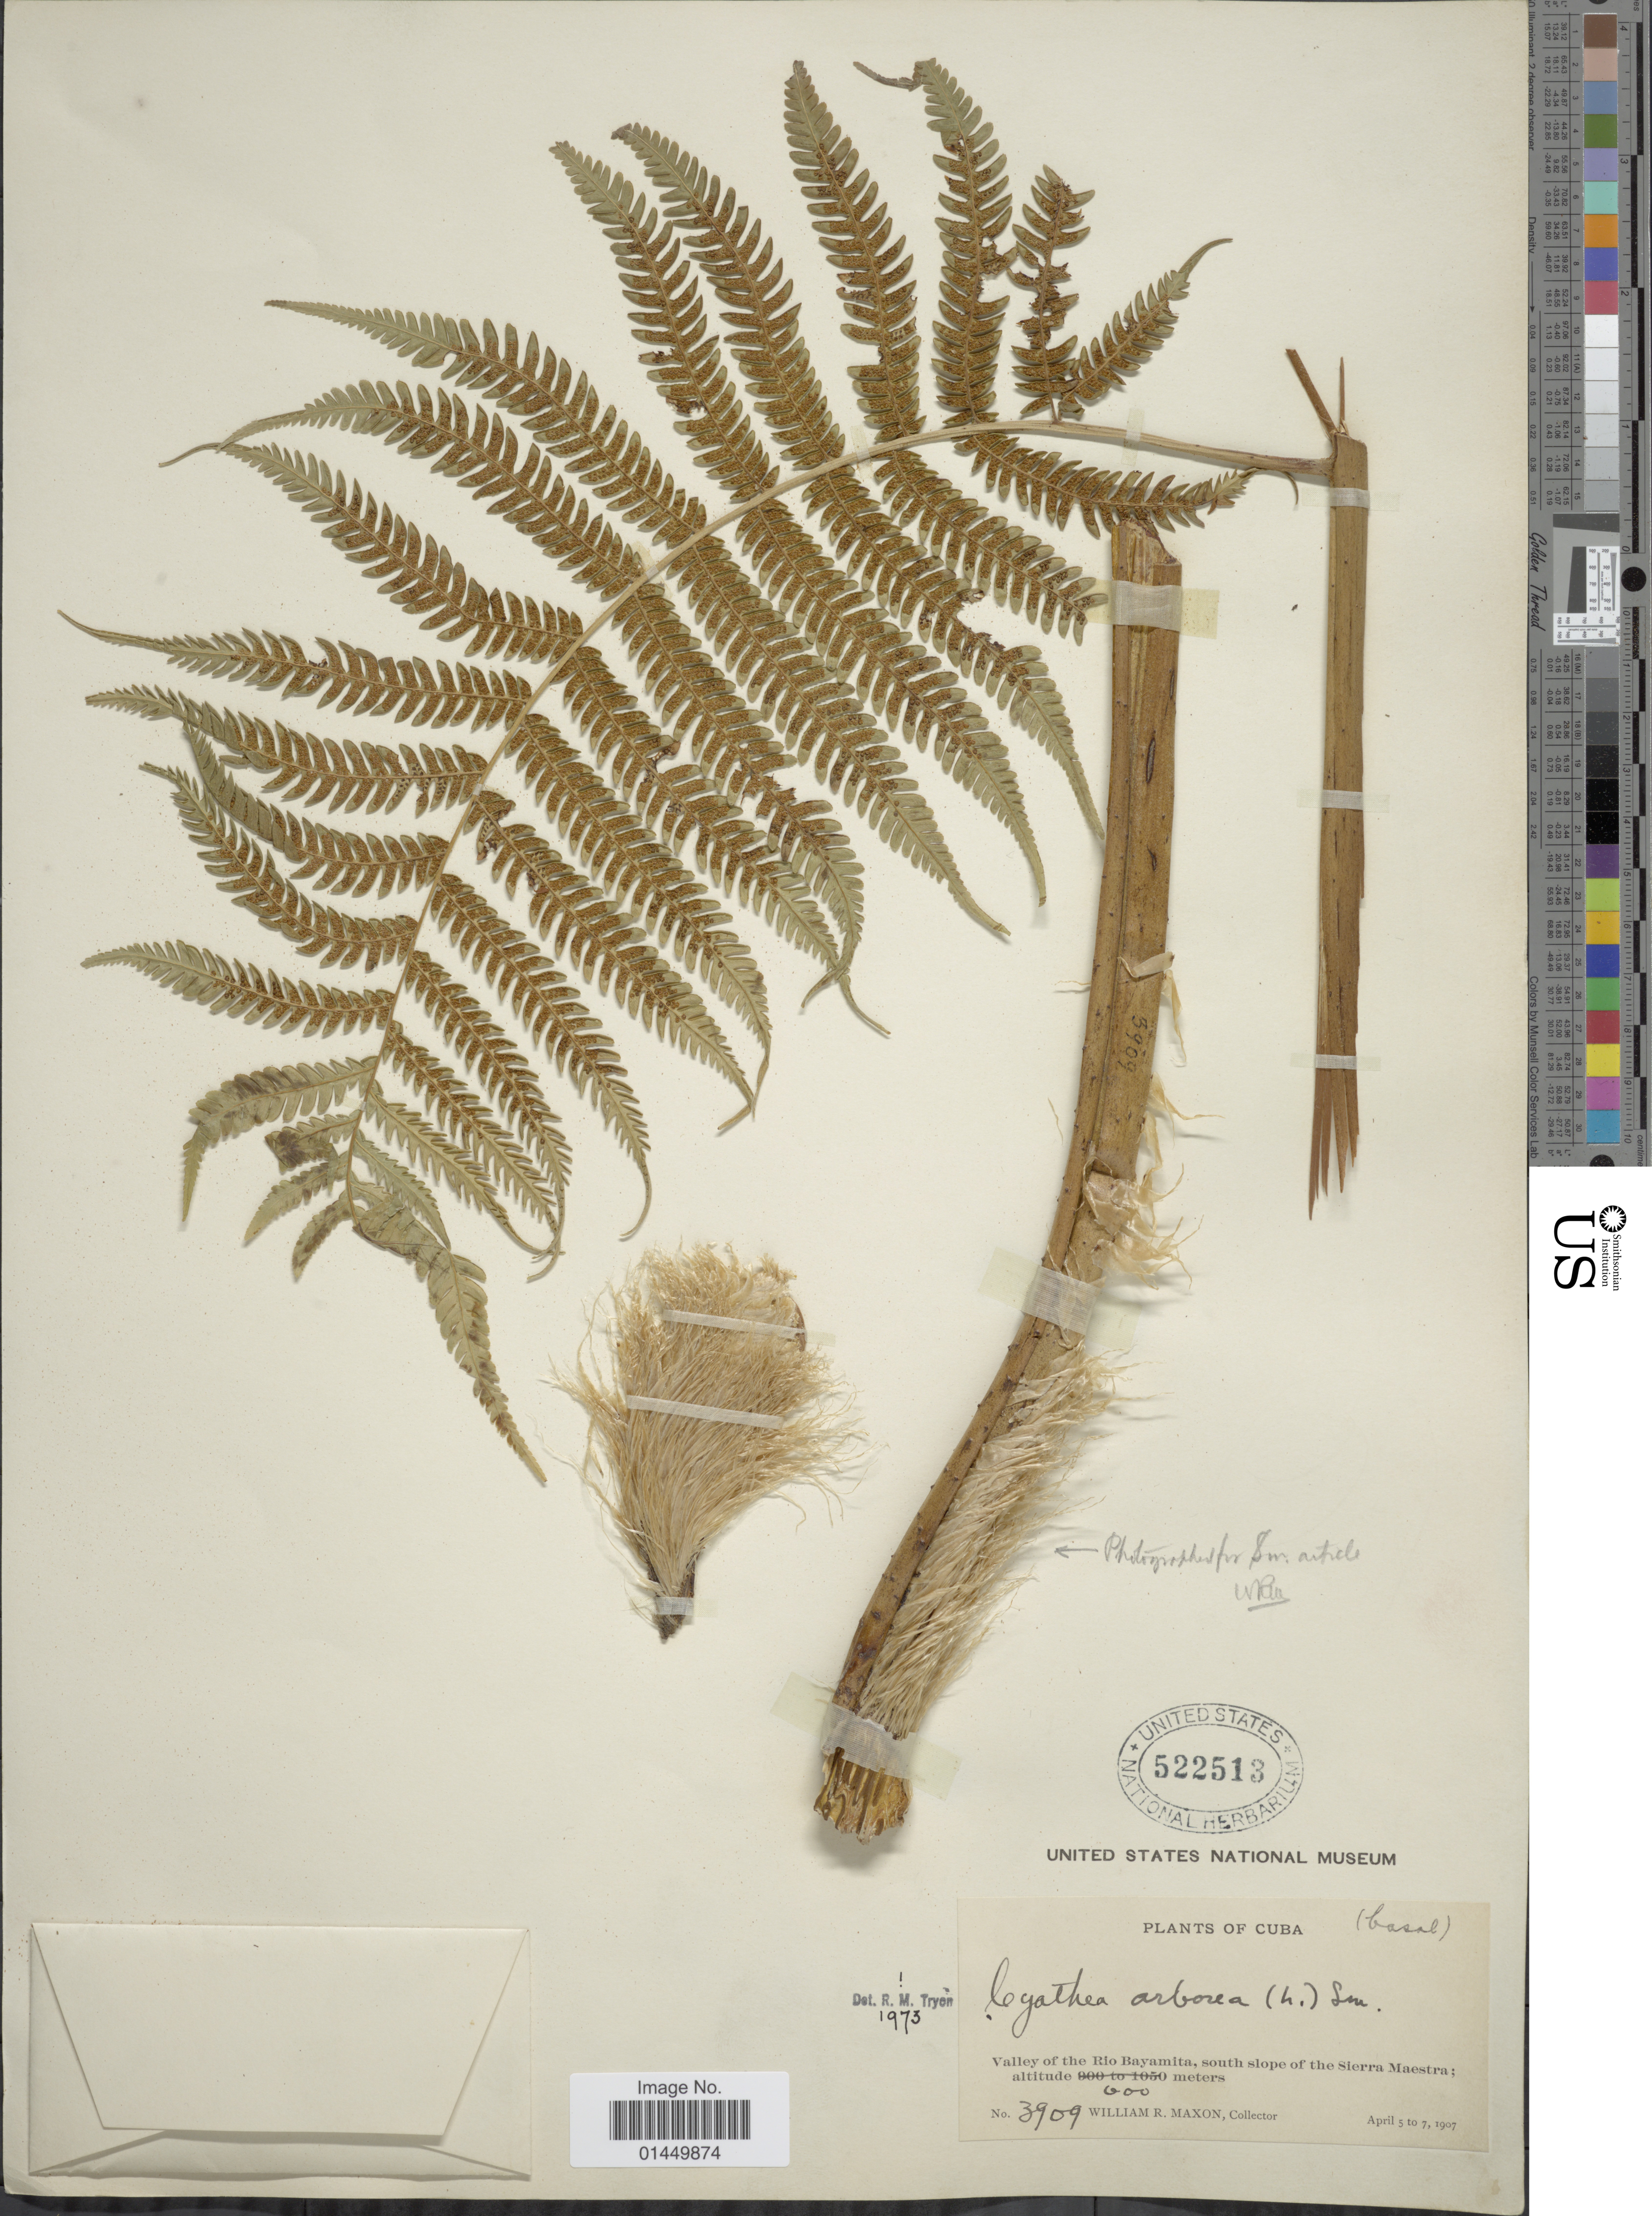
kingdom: Plantae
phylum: Tracheophyta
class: Polypodiopsida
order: Cyatheales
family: Cyatheaceae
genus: Cyathea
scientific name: Cyathea arborea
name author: (L.) Sm.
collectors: W. R. Maxon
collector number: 3909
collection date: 1907-04-05/1907-04-07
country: Cuba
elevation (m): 600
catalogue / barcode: US 522513